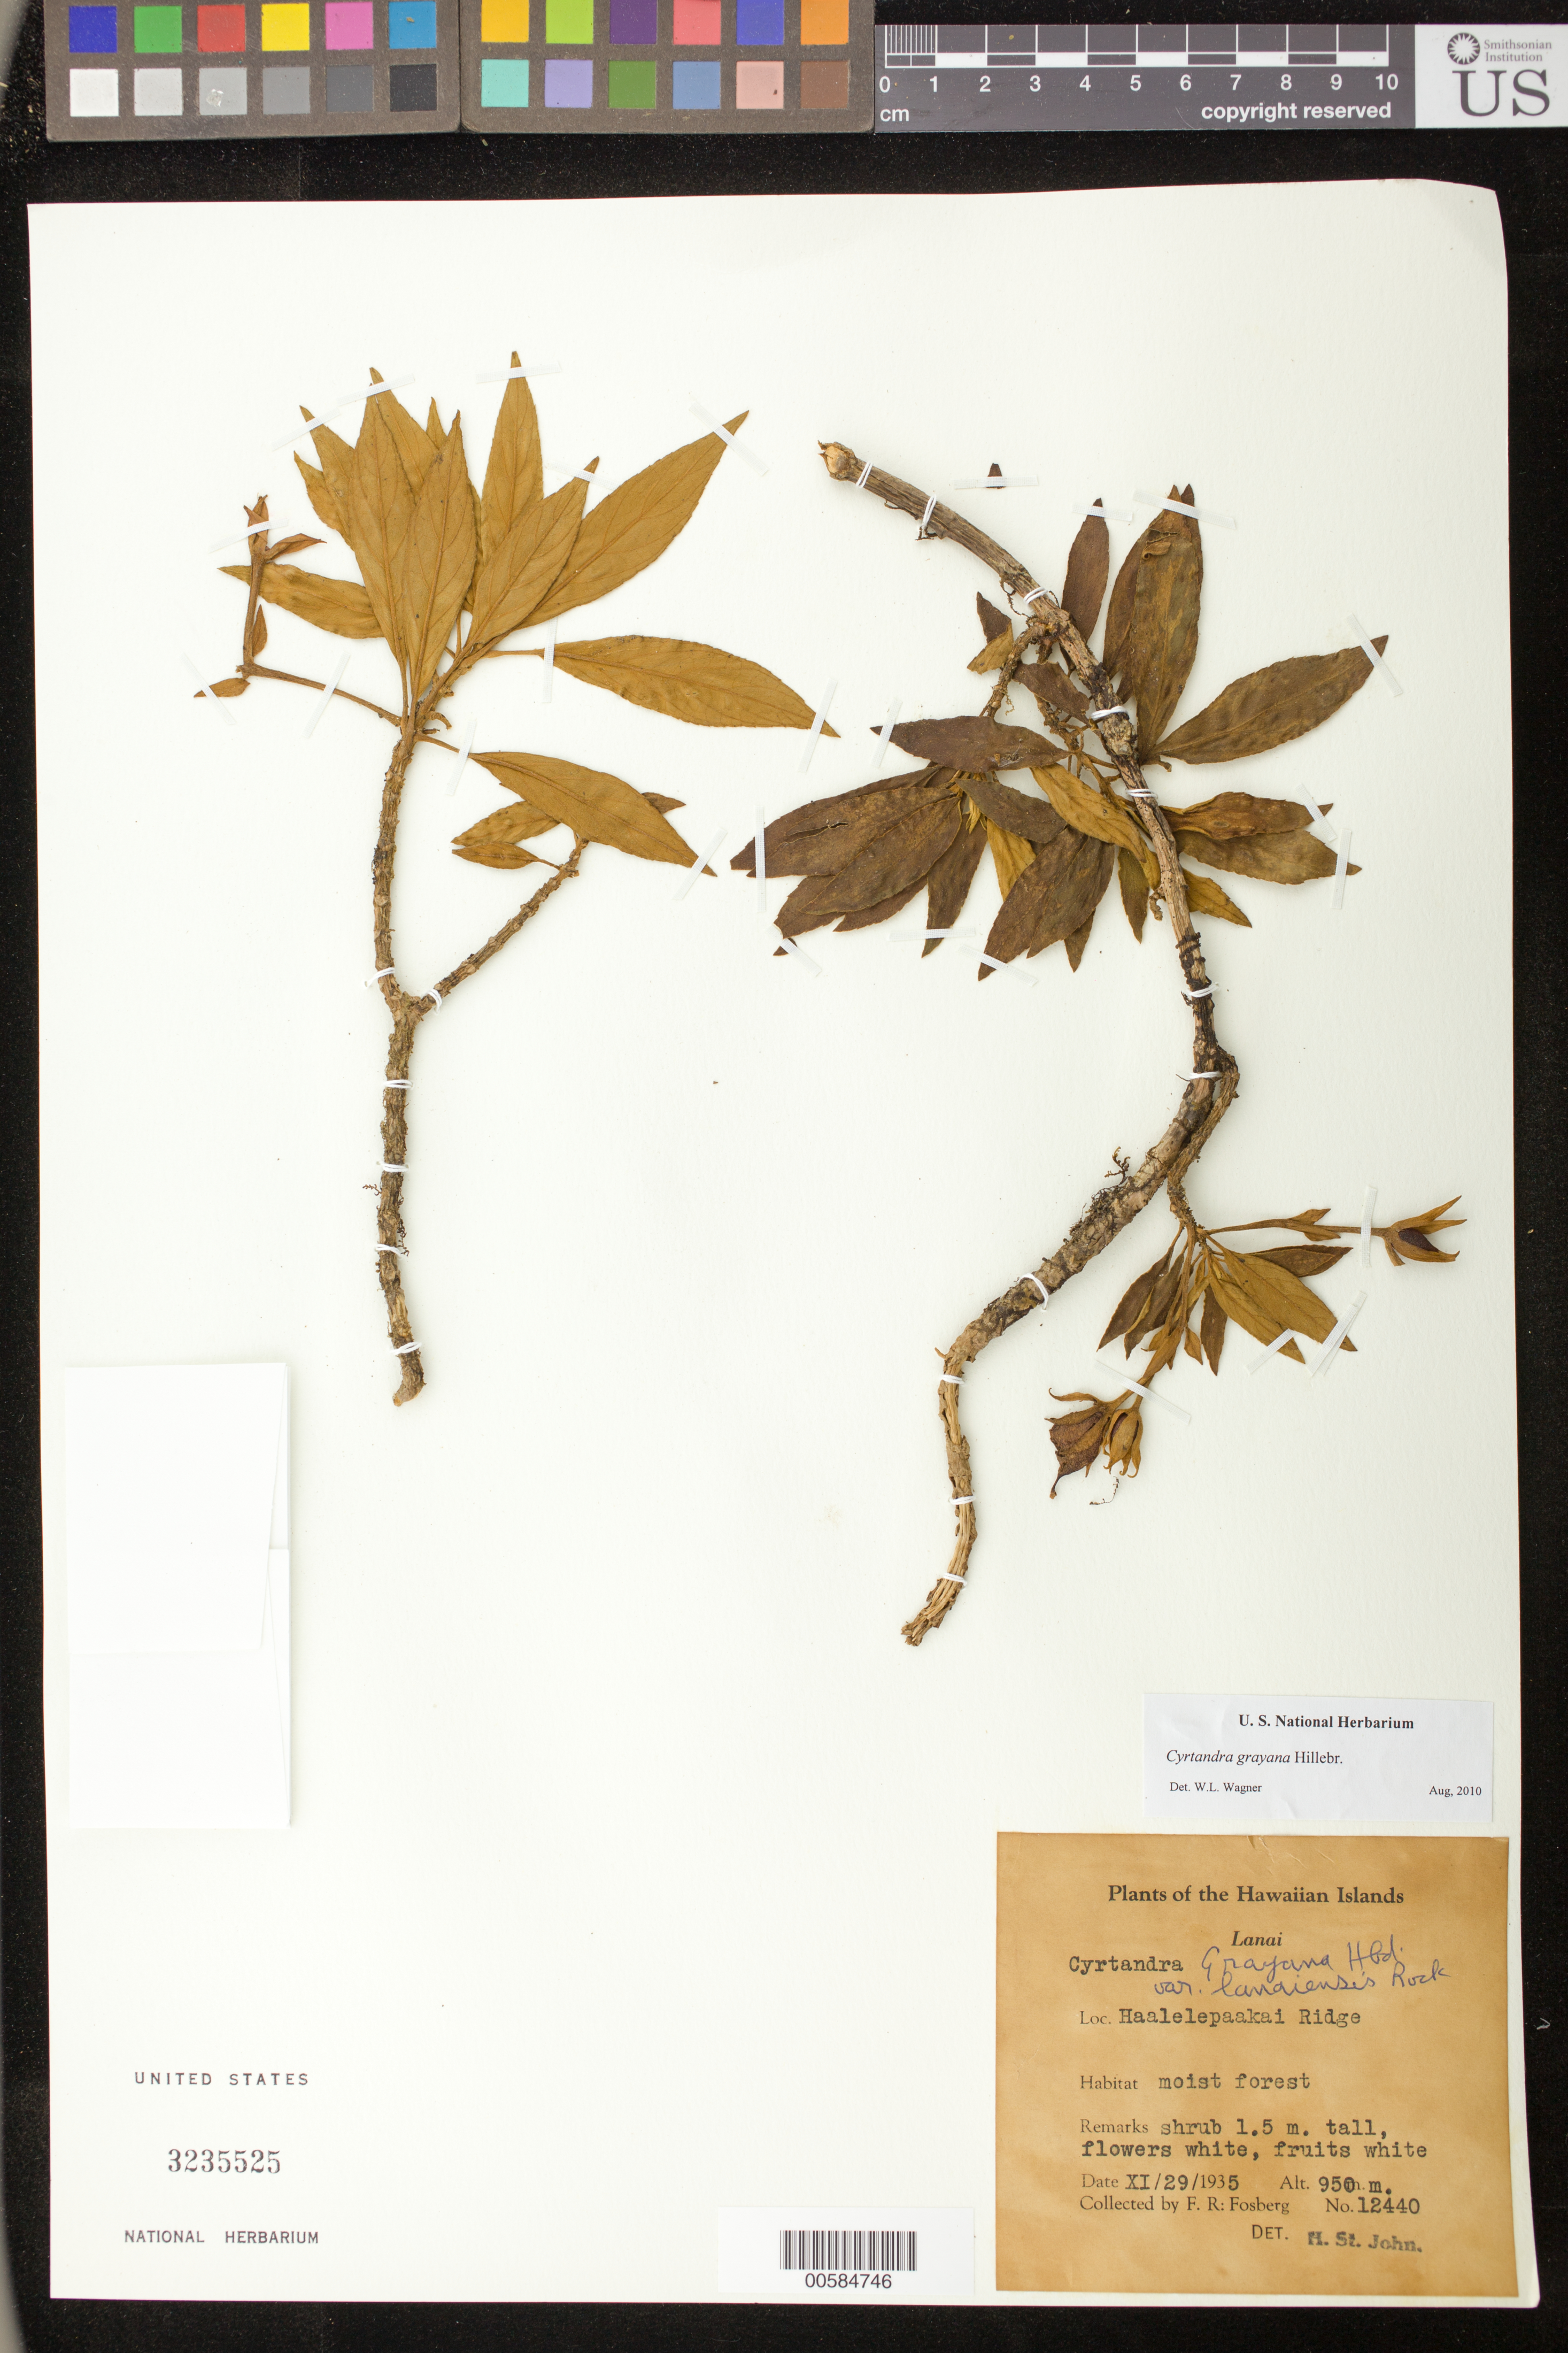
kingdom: Plantae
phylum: Tracheophyta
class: Magnoliopsida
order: Lamiales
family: Gesneriaceae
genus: Cyrtandra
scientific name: Cyrtandra grayana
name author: Hillebr.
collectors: F. R. Fosberg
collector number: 12440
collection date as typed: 29 Nov 1935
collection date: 1935-11-29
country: United States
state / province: Hawaii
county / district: Maui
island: Lana'i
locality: Haalelepaakai Ridge.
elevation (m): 950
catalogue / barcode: US 3235525